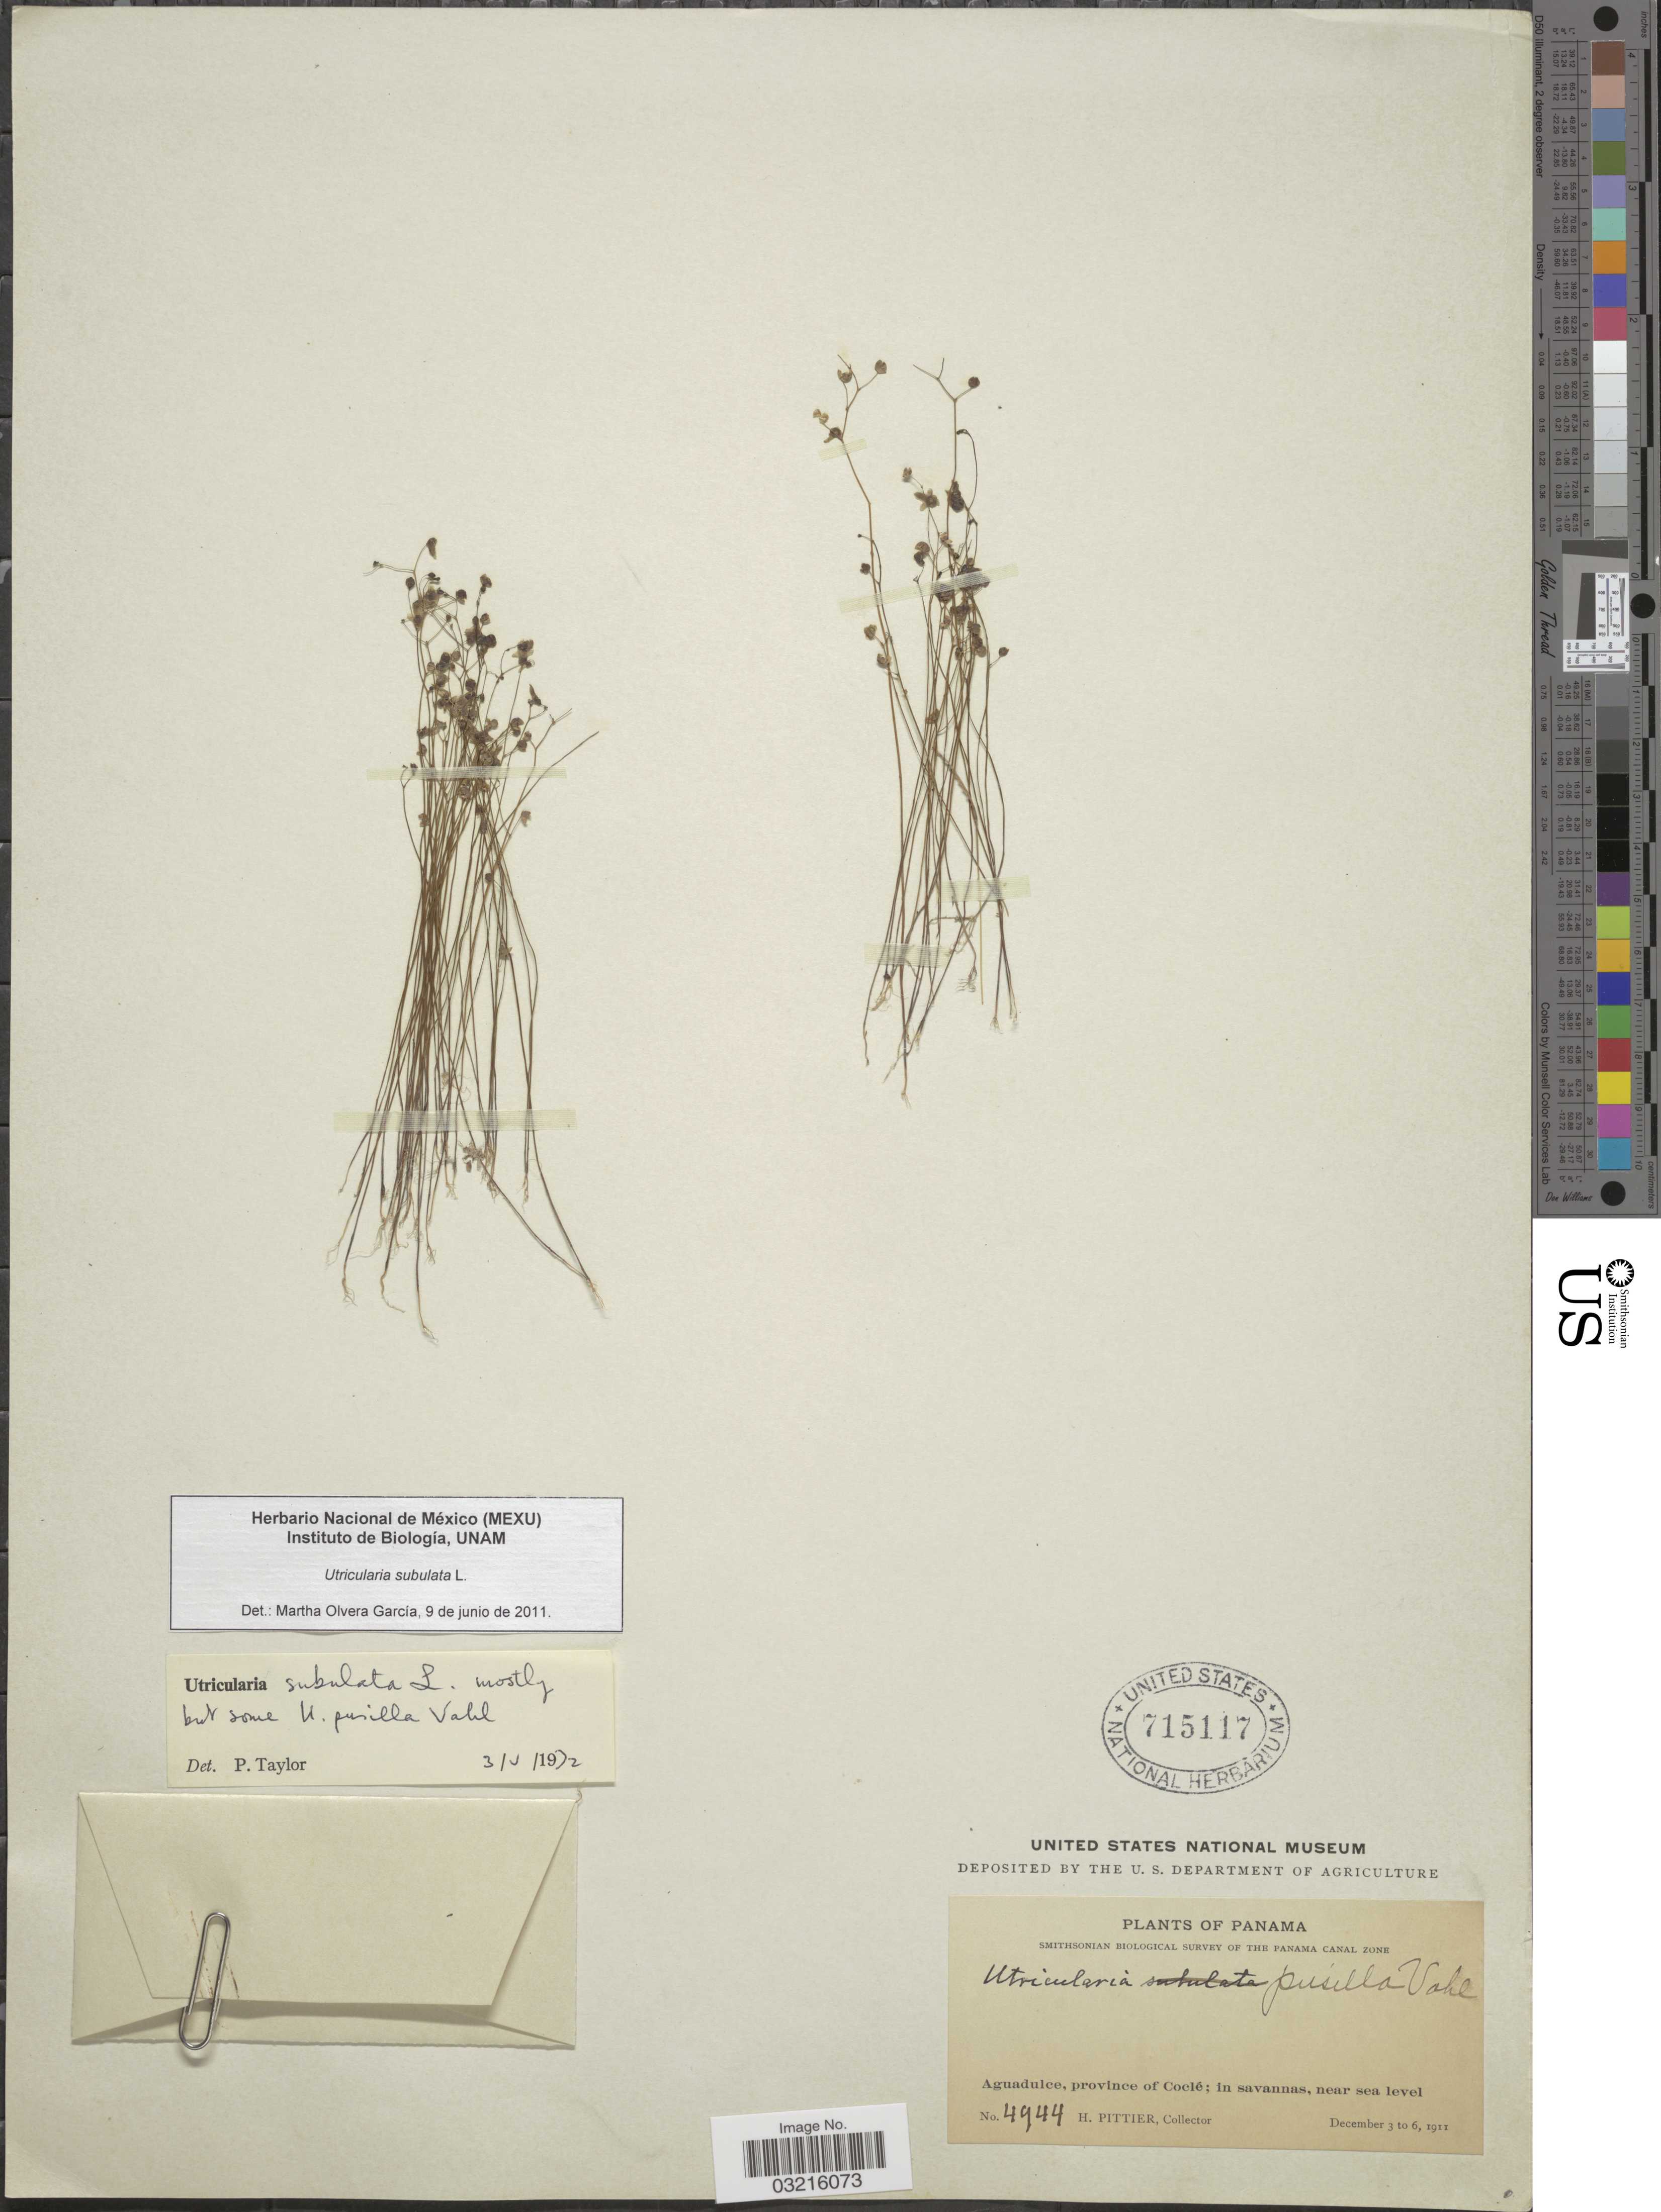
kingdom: Plantae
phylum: Tracheophyta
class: Magnoliopsida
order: Lamiales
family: Lentibulariaceae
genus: Utricularia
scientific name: Utricularia subulata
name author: L.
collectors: H. F. Pittier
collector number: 4944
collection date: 1911-12-03/1911-12-06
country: Panama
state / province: Coclé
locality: The Panama Canal Zone, Aguadulce, Province of Coclé.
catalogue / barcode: US 715117